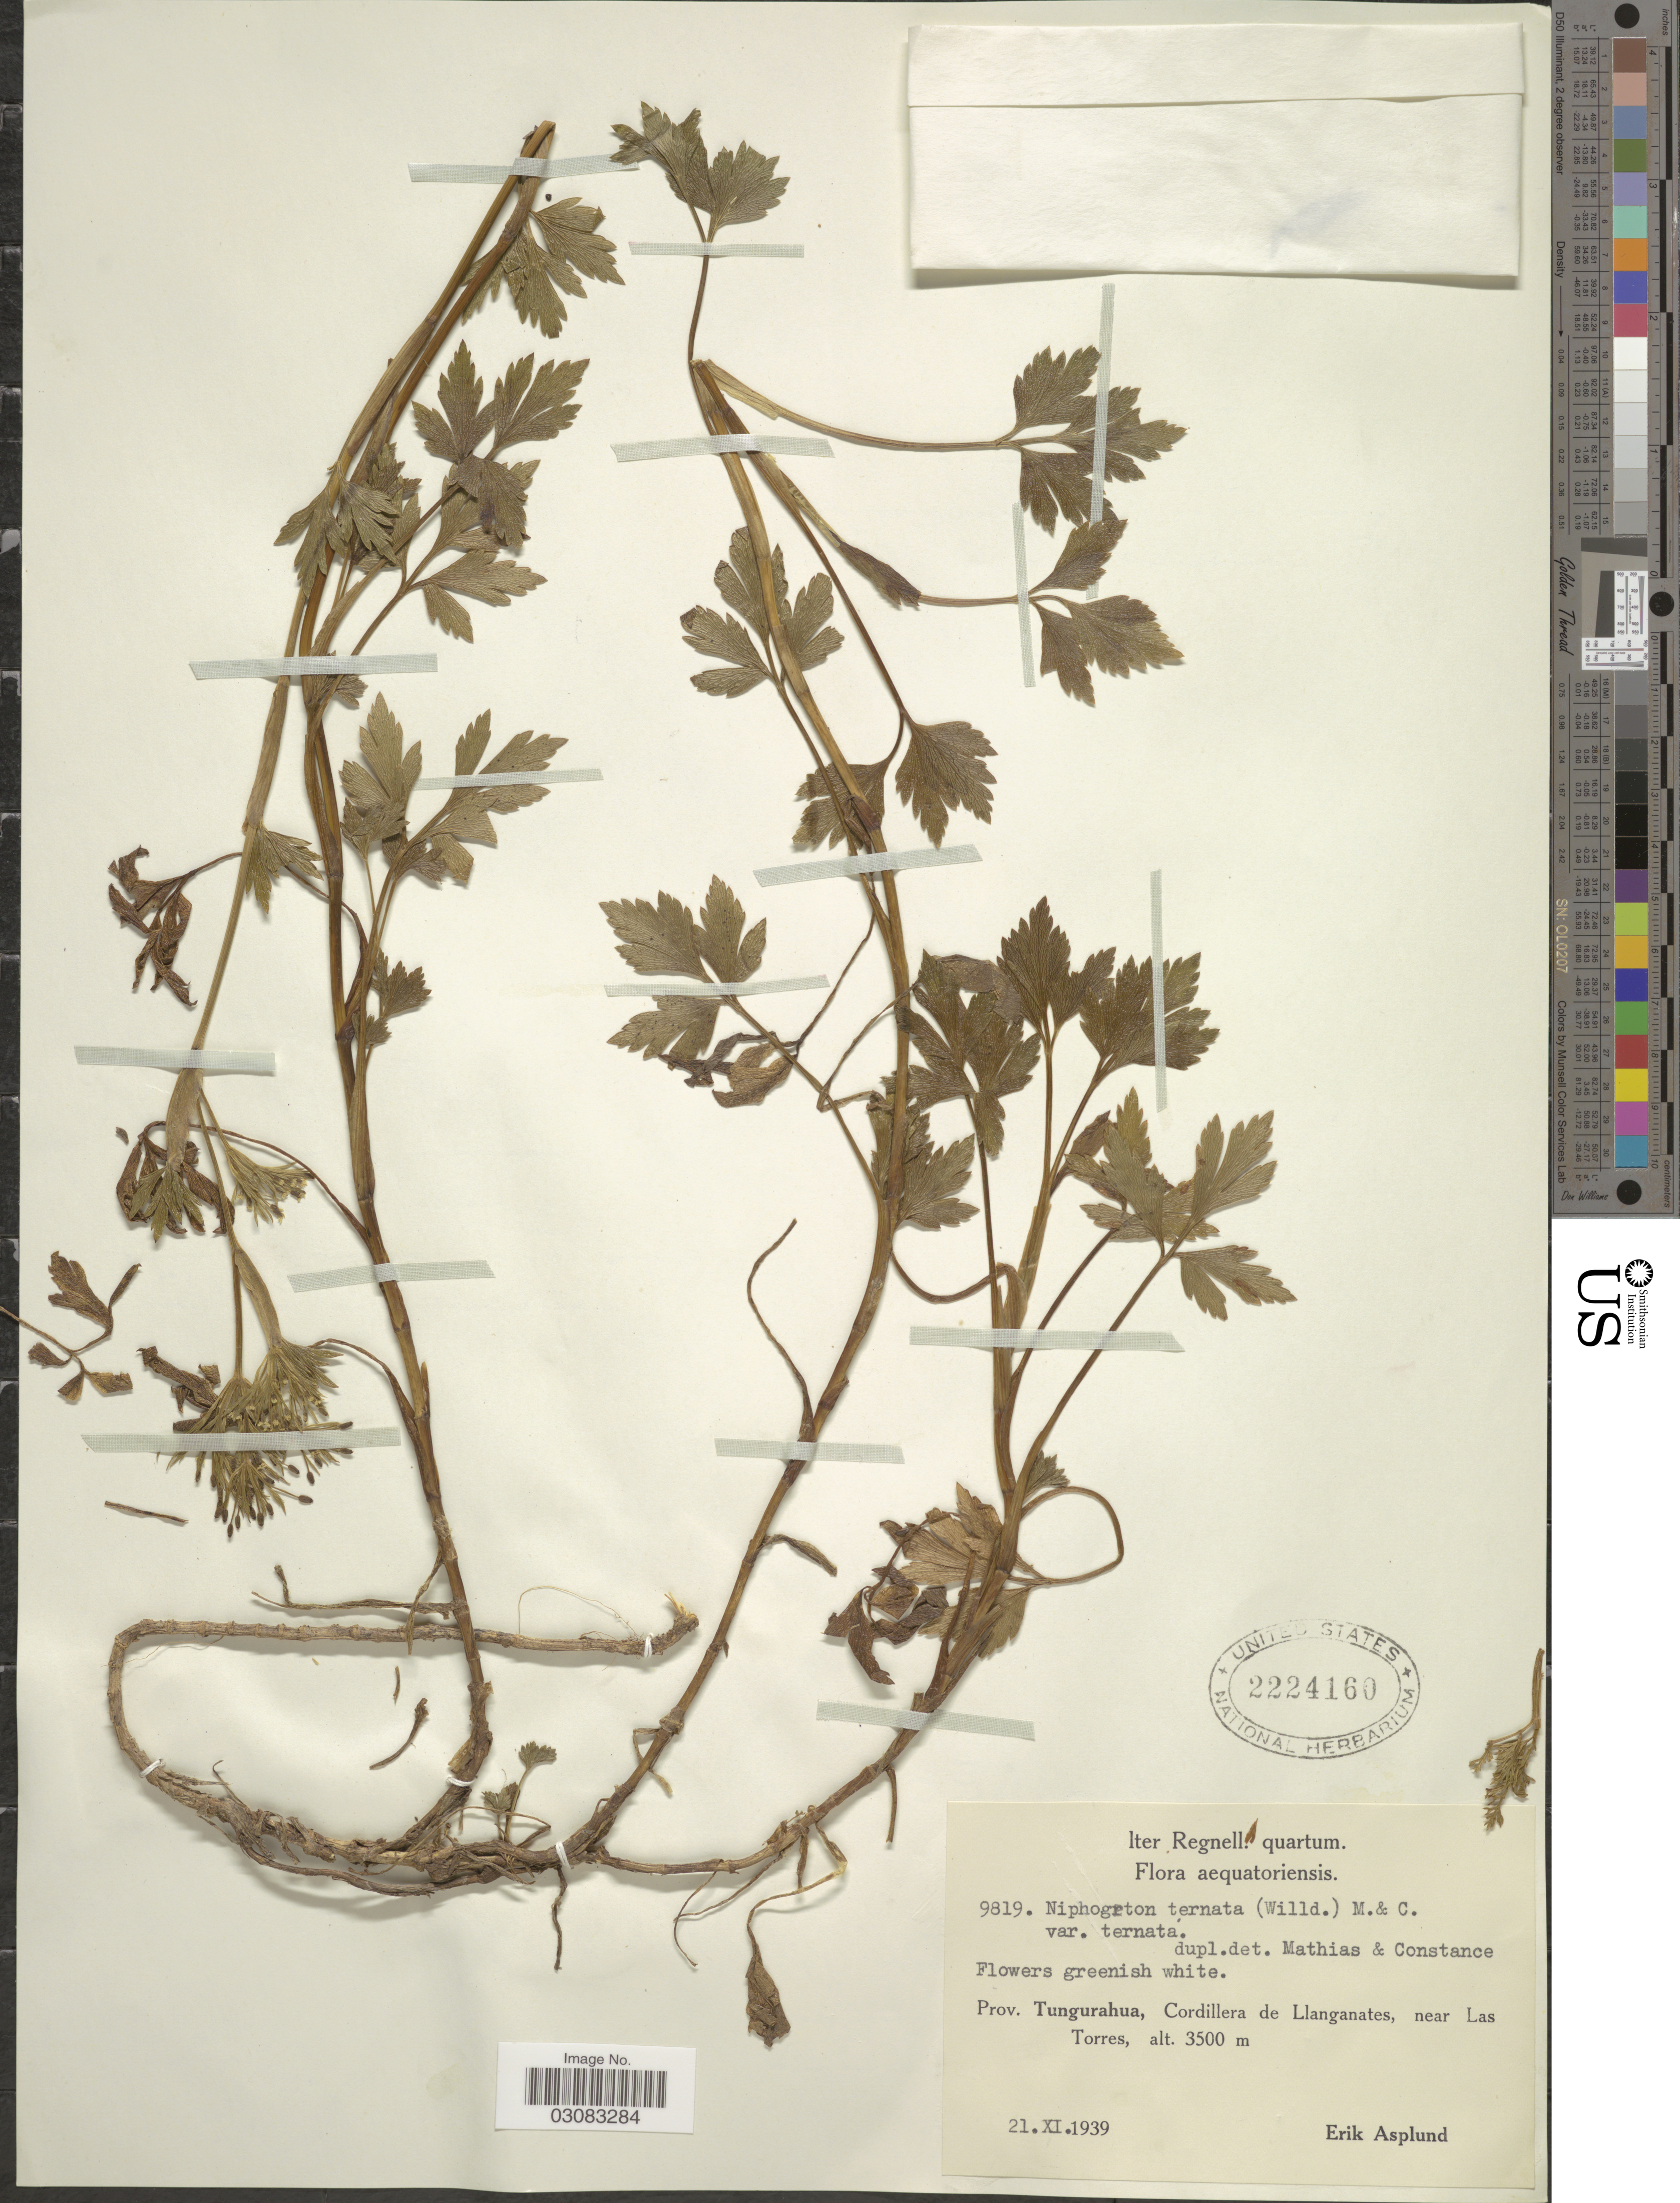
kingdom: Plantae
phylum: Tracheophyta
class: Magnoliopsida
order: Apiales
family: Apiaceae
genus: Niphogeton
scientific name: Niphogeton ternata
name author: (Willd. ex Schltr.) Mathias & Constance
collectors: E. Asplund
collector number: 9819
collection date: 1939-11-21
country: Ecuador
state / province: Tungurahua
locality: Cordillera de Llanganates, near Las Torres.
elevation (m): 3500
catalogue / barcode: US 2224160